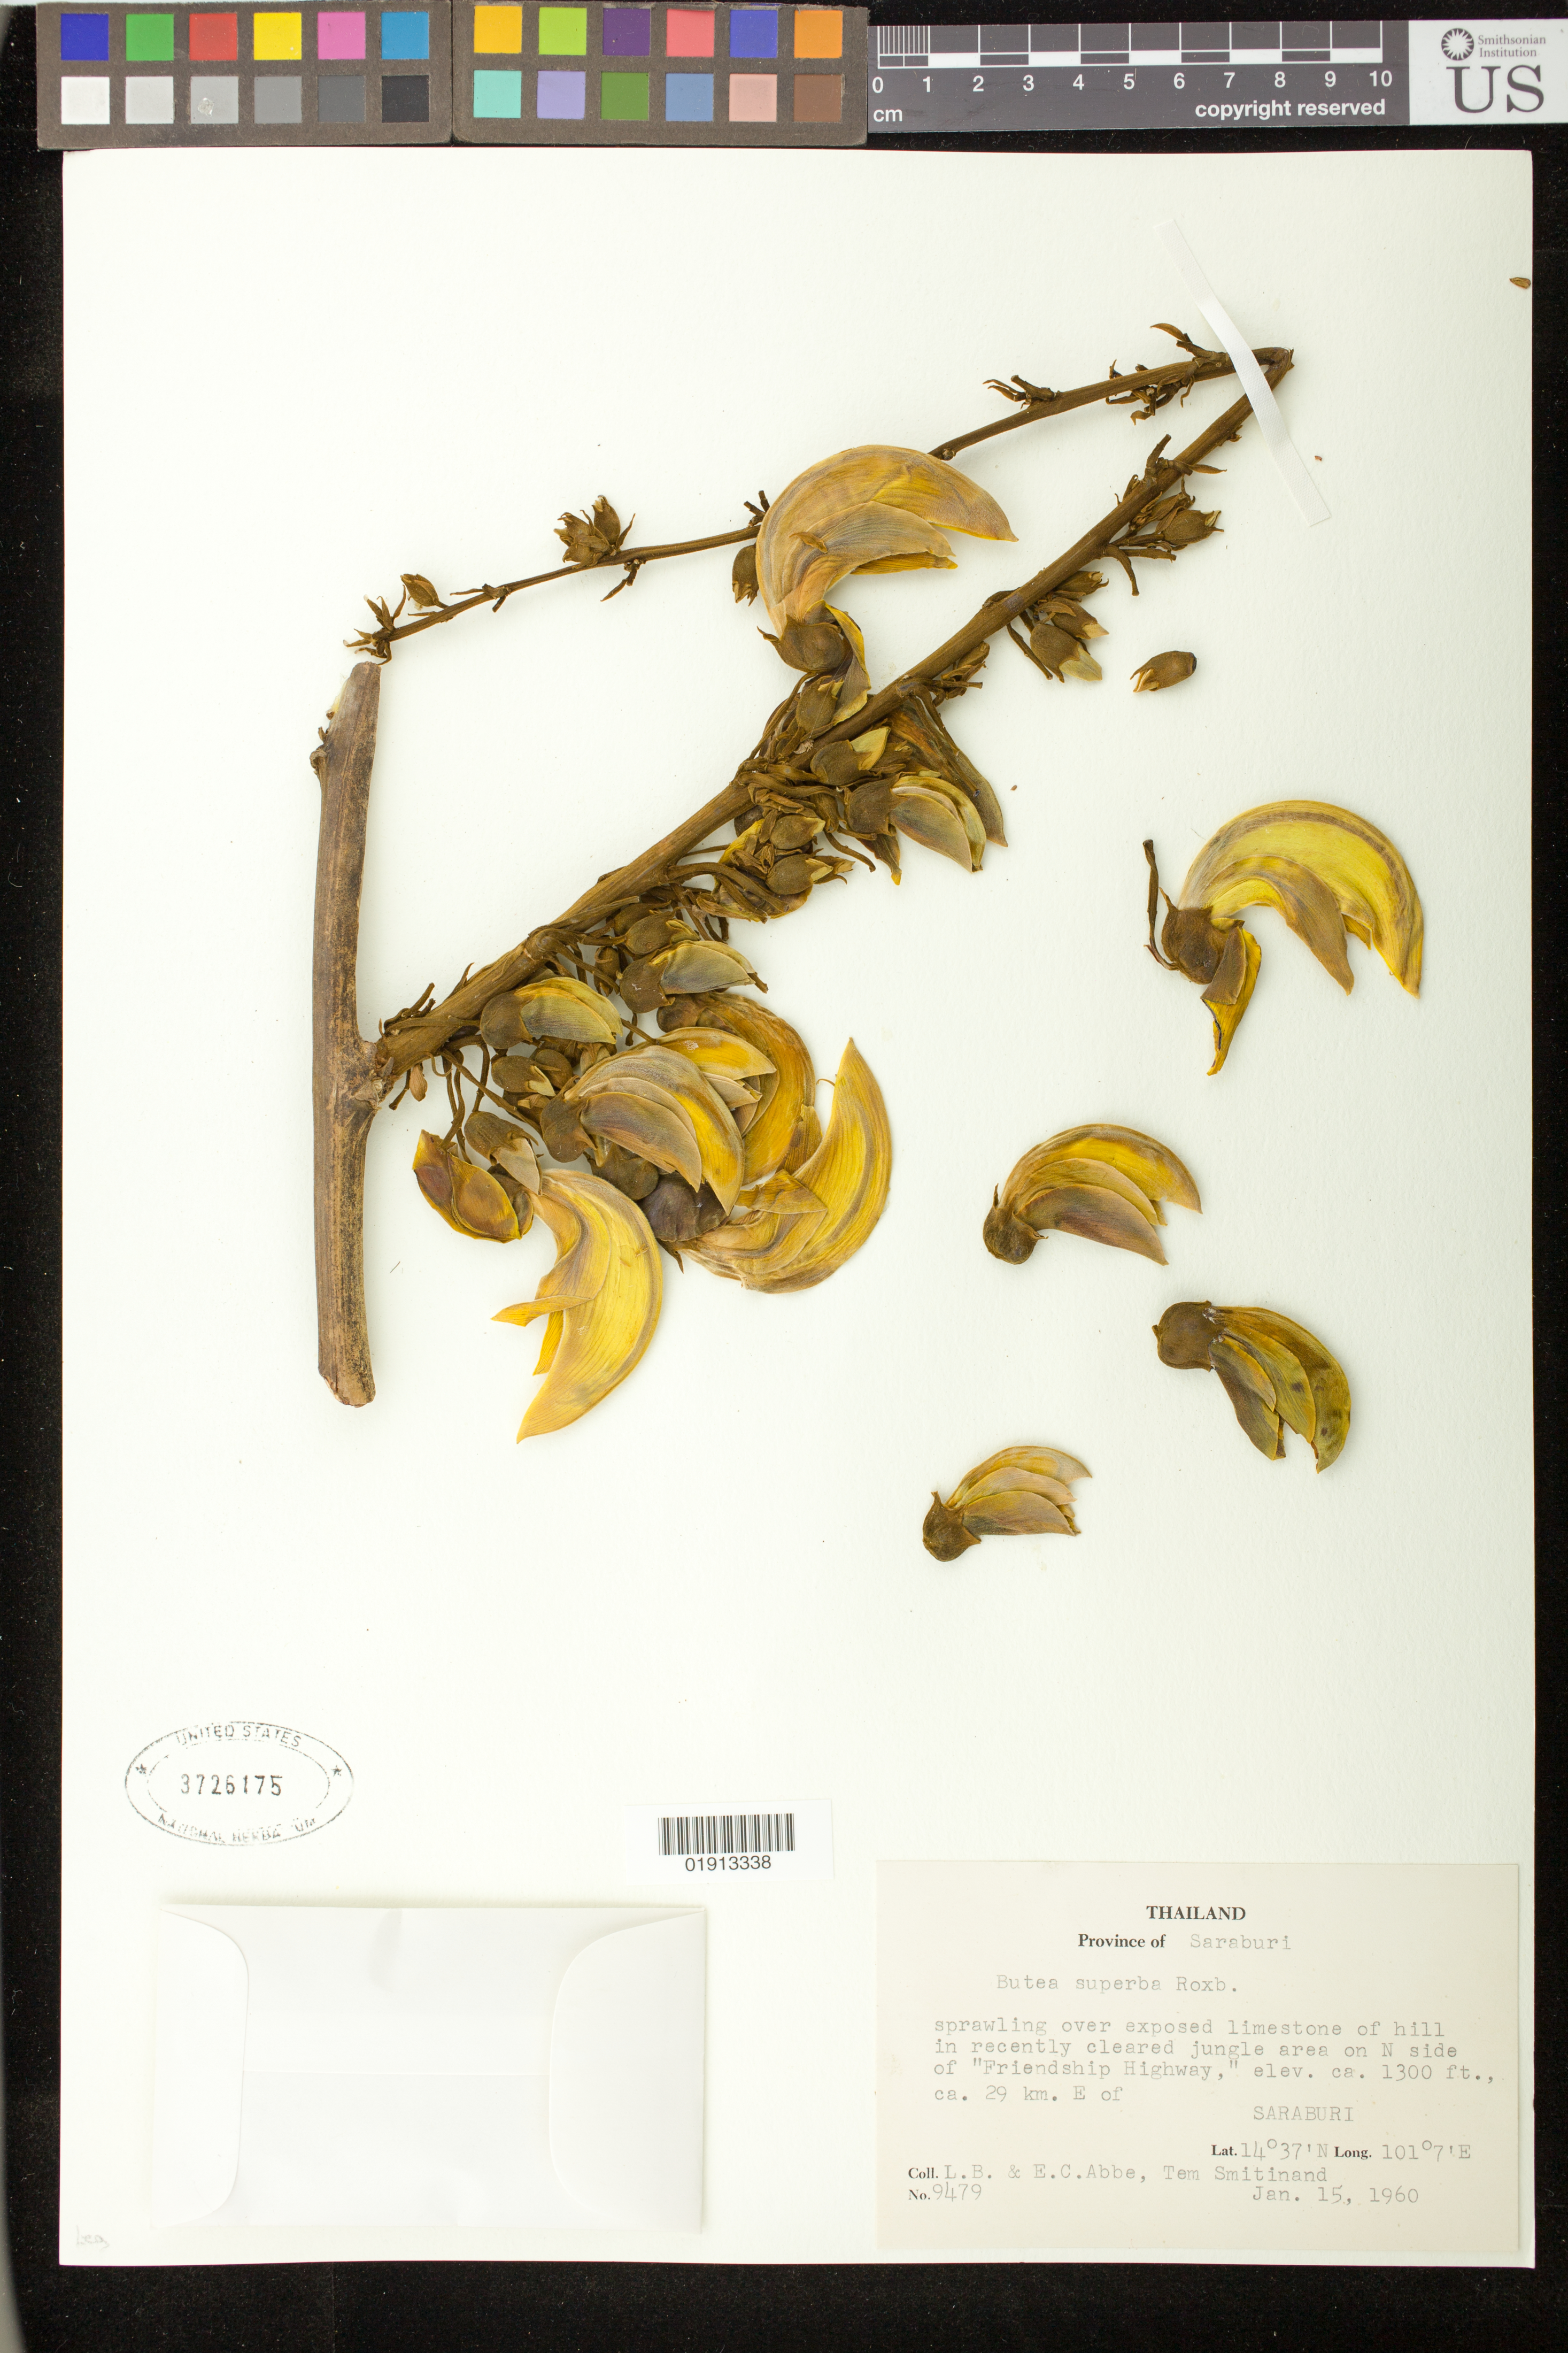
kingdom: Plantae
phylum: Tracheophyta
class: Magnoliopsida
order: Fabales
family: Fabaceae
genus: Butea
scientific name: Butea superba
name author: Roxb.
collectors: L. B. Abbe, E. C. Abbe & T. Smitinand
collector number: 9479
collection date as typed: Jan. 15, 1960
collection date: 1960-01-15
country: Thailand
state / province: Saraburi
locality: In recently cleared jungle area on N side of :Friendship Highway," ca. 29 km. E of Saraburi.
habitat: Sprawling over exposed limestone of hill in recently cleared jungle area.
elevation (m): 396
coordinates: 14 37 N, 101 07 E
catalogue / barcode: US 3726175